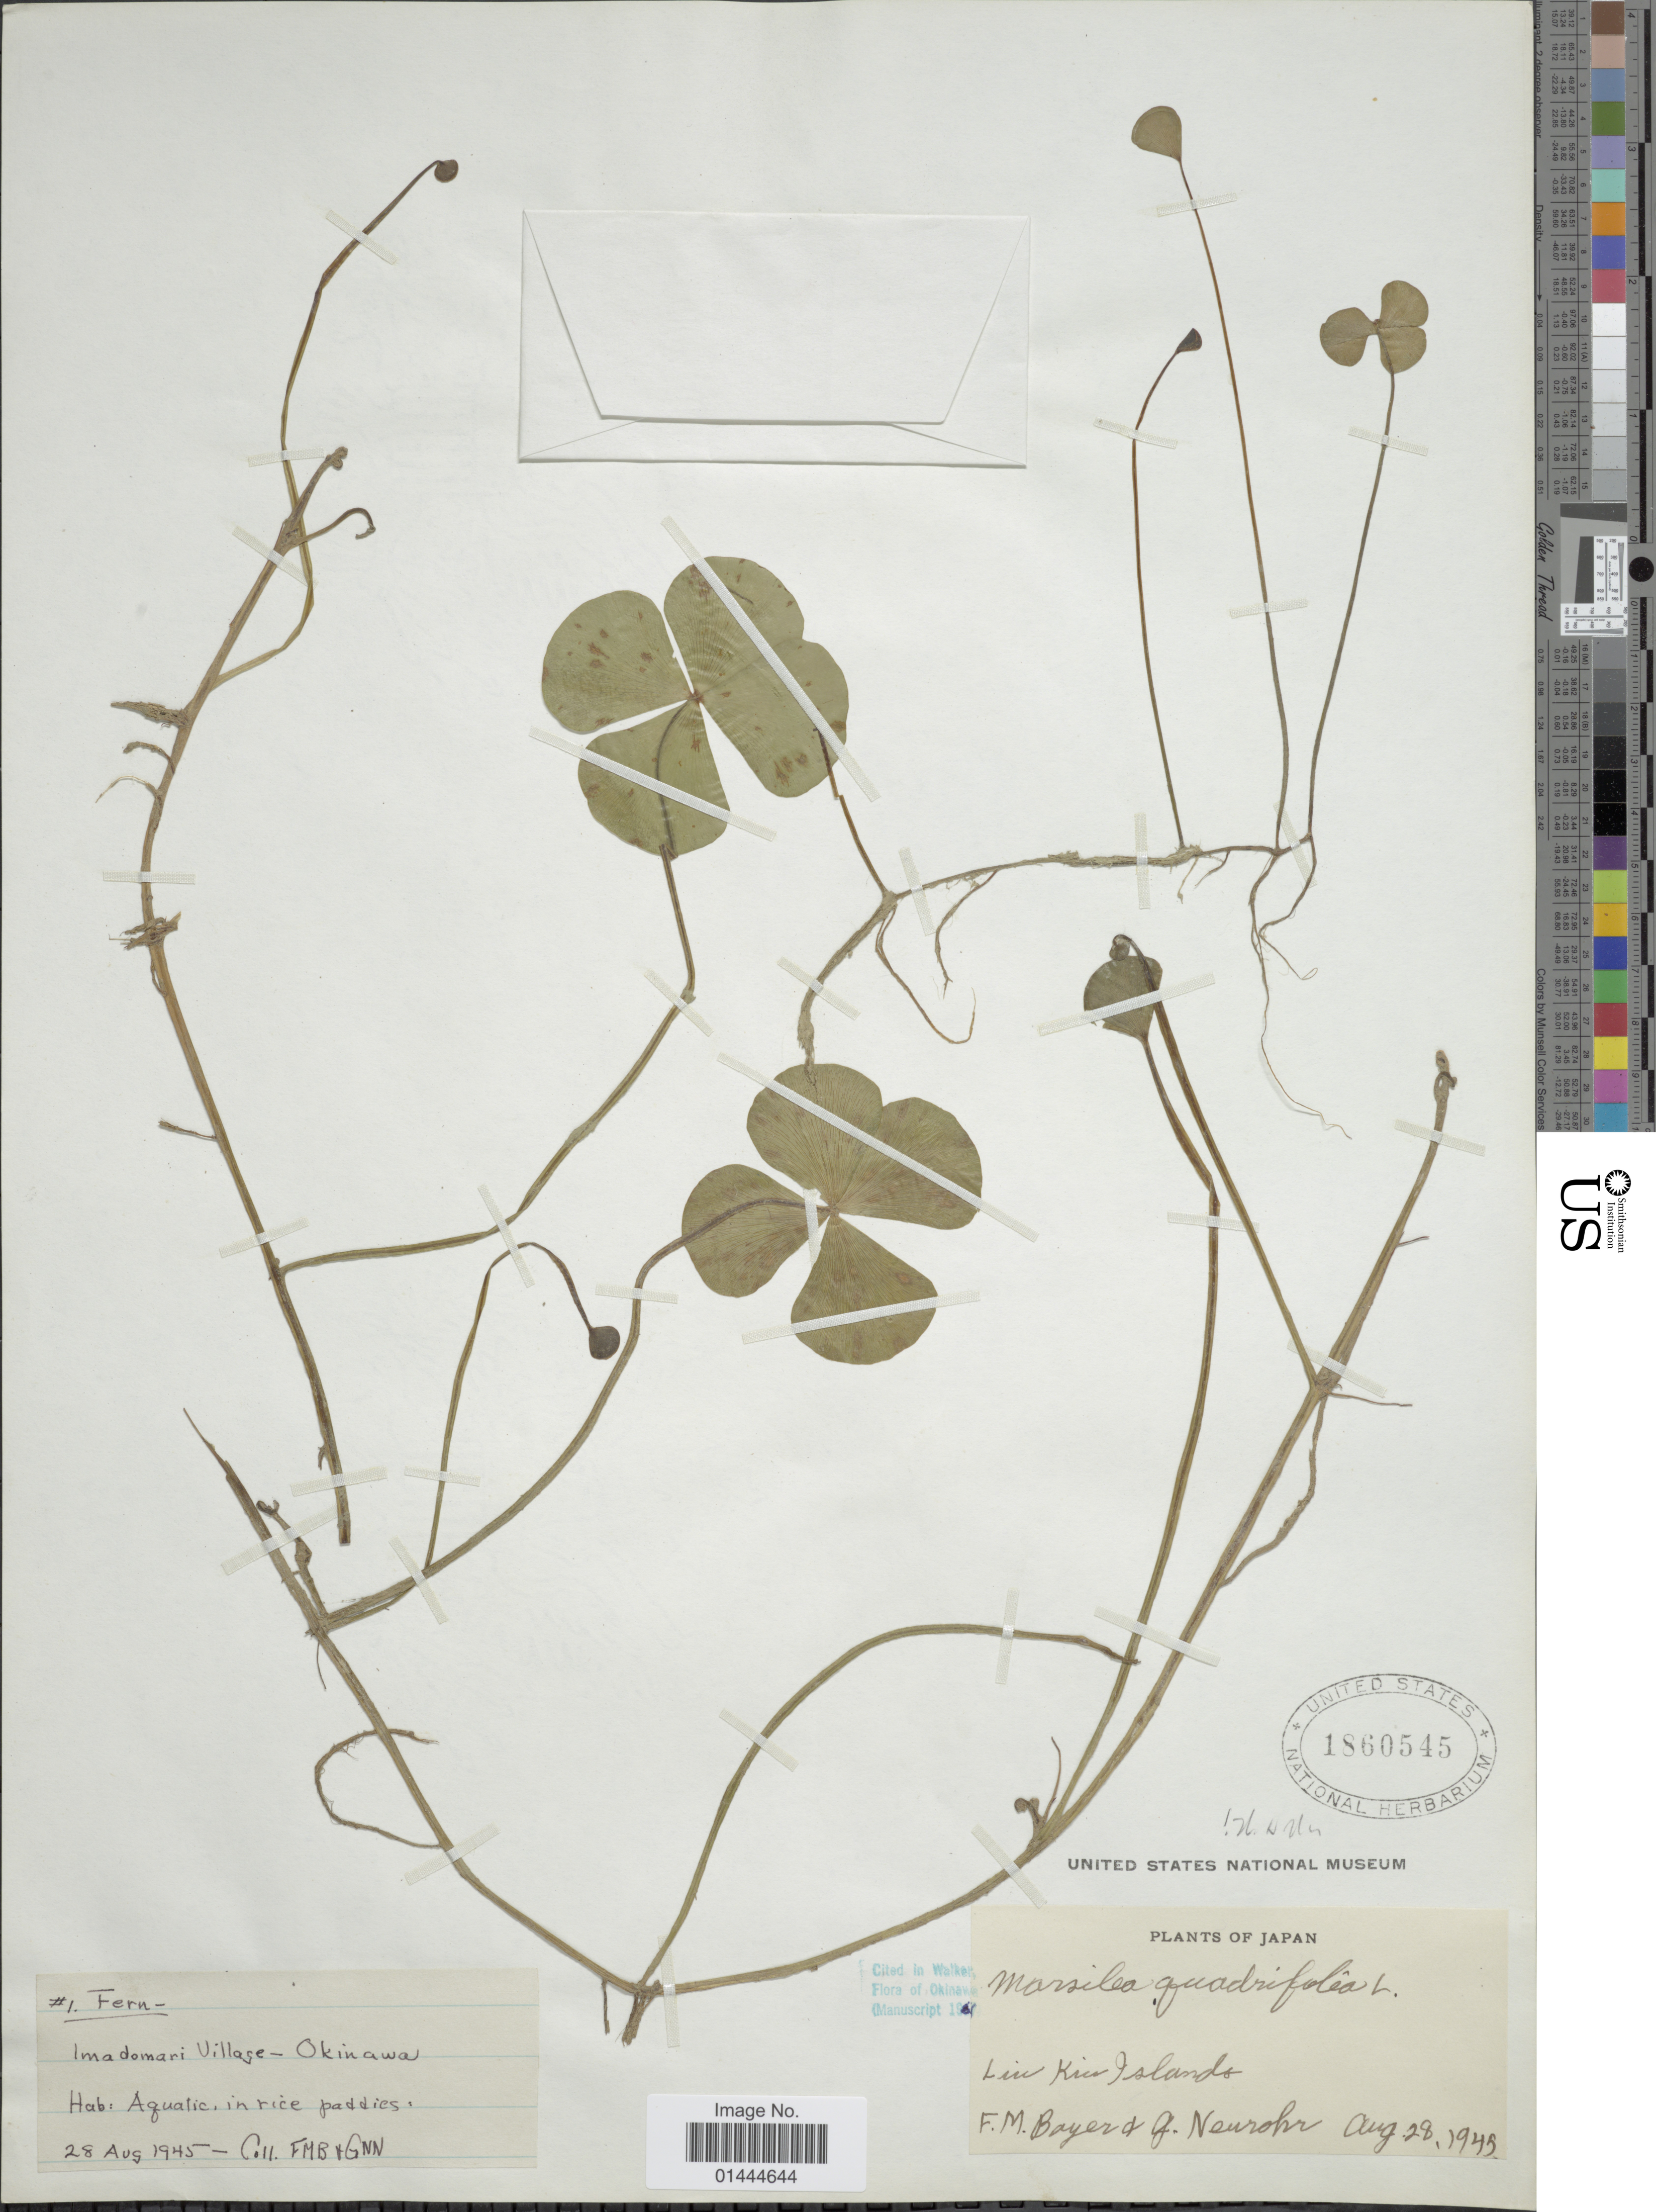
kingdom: Plantae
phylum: Tracheophyta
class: Polypodiopsida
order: Salviniales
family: Marsileaceae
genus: Marsilea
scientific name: Marsilea quadrifolia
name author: L.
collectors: F. Bayer & G. Neurohr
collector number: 1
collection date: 1945-08-28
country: Japan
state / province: Okinawa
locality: Liu Kiu Islands, Imadomari Village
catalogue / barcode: US 1860545